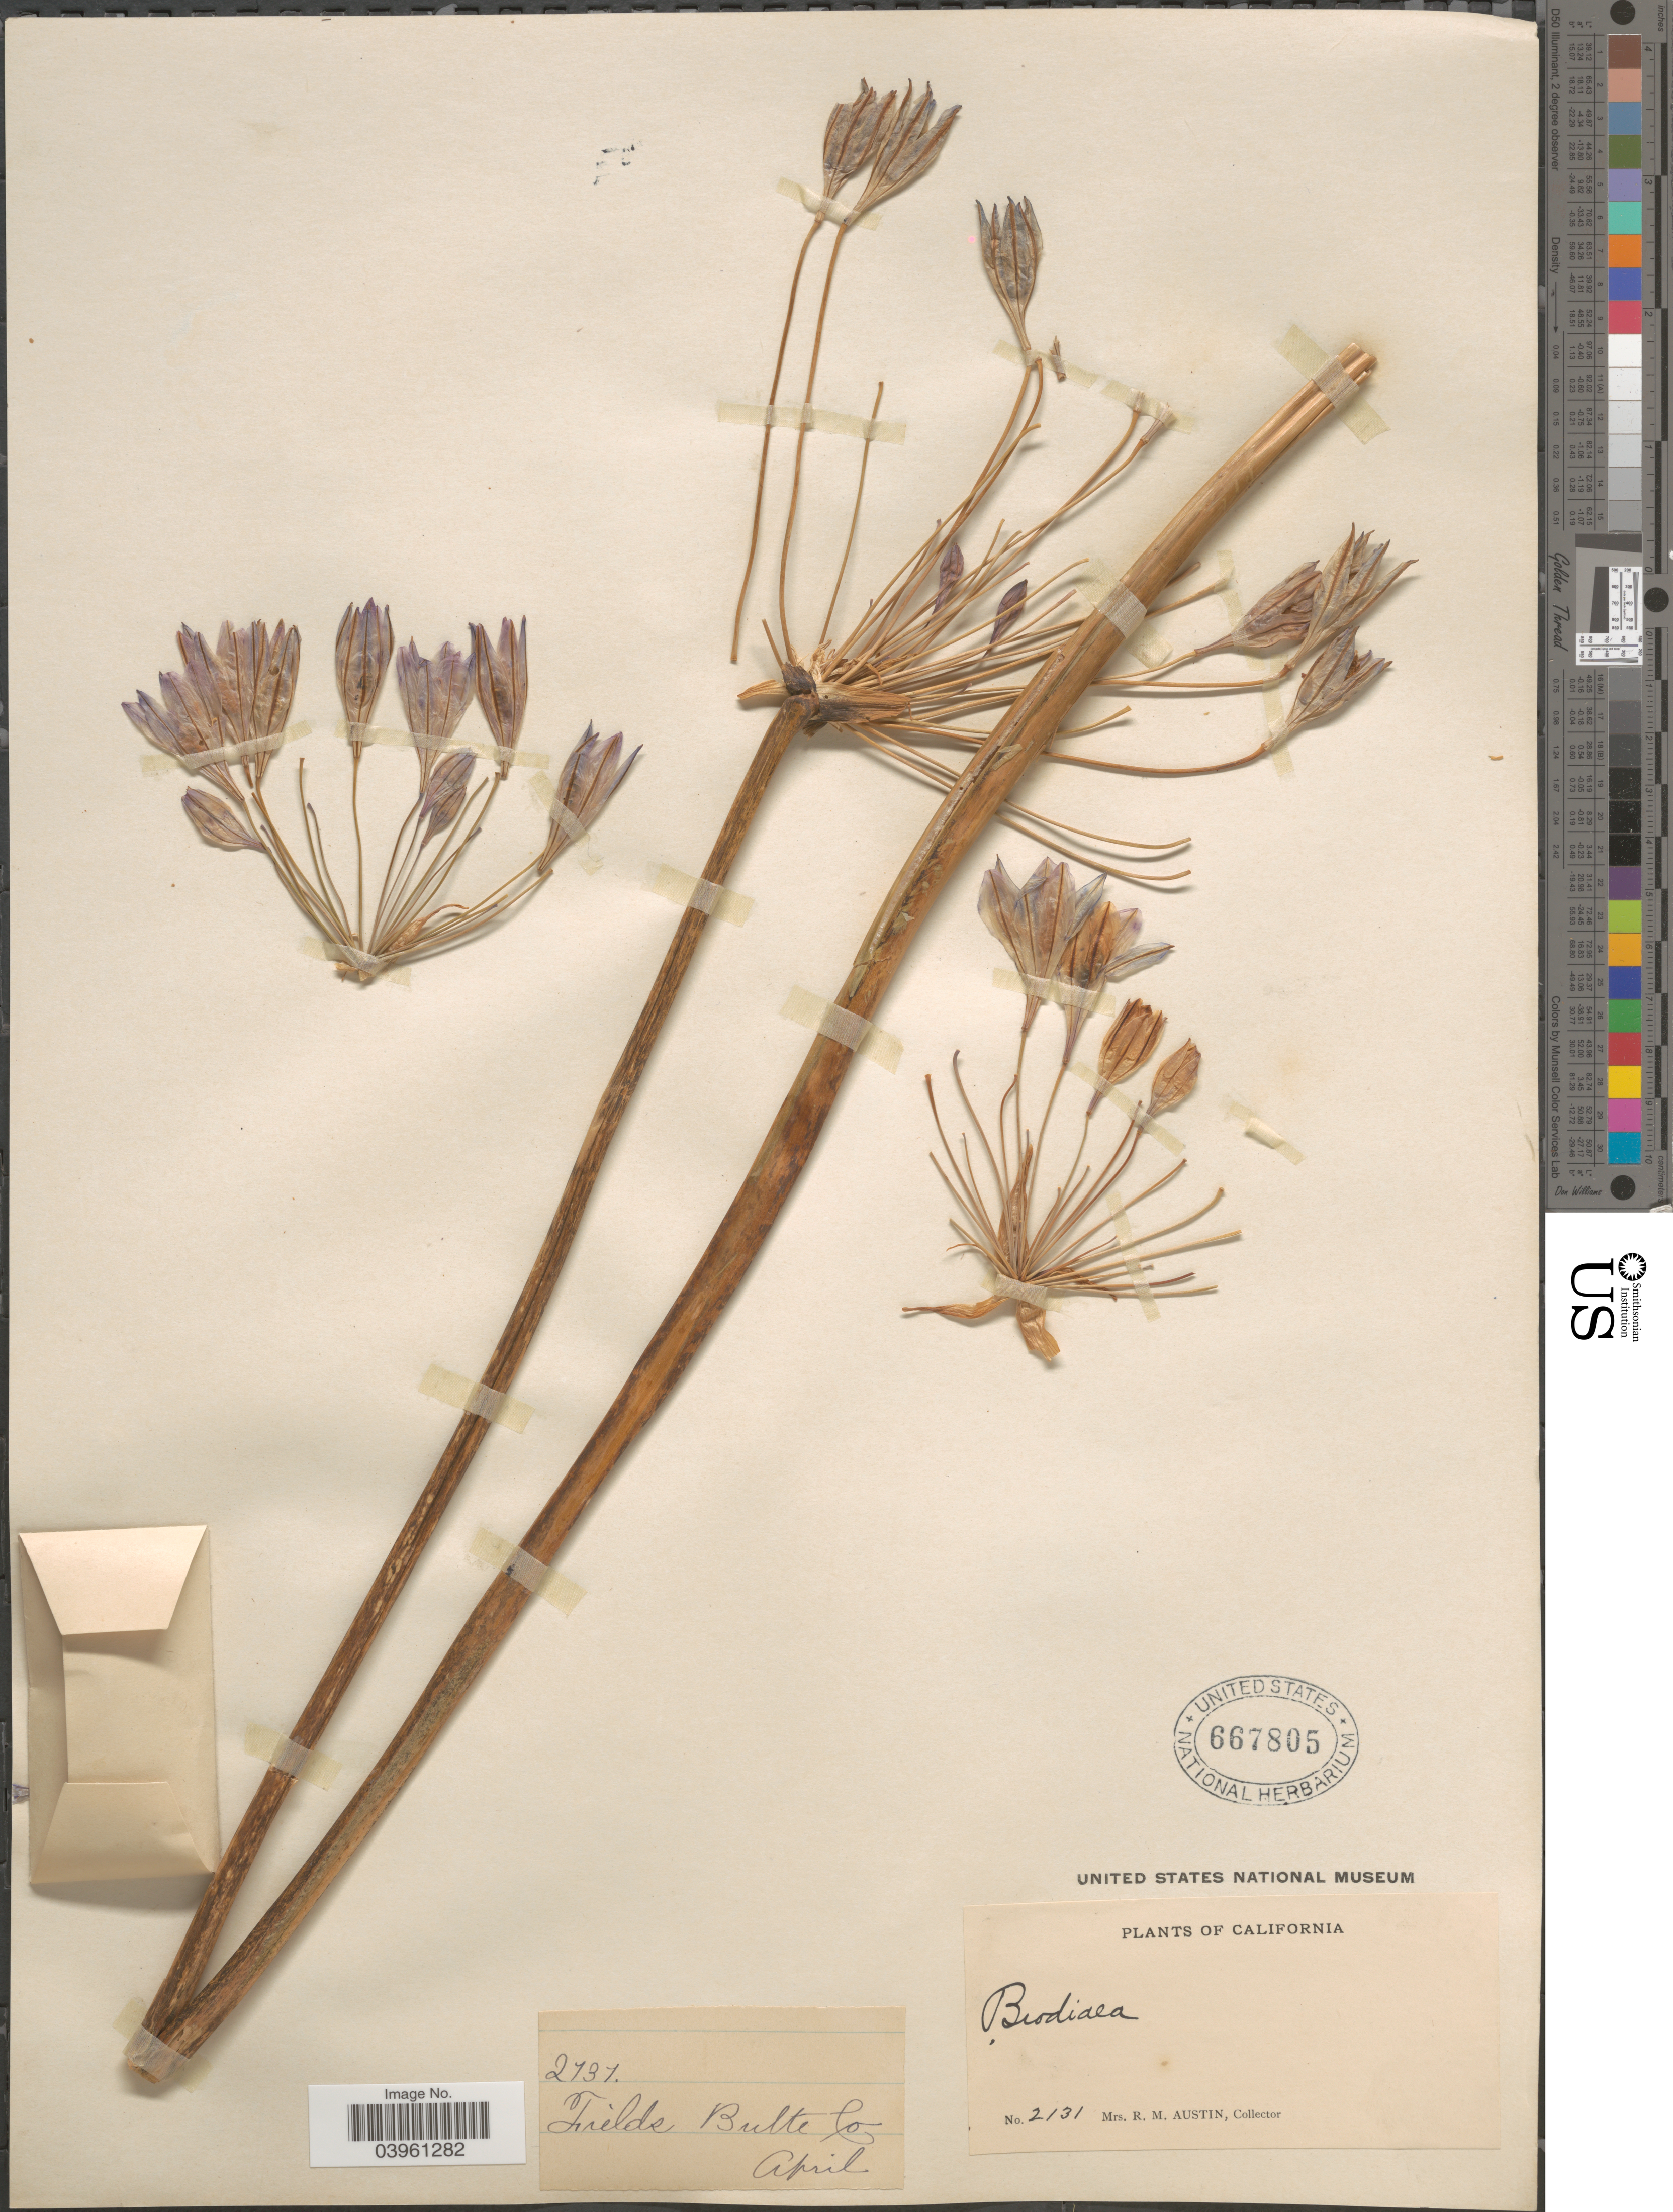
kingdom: Plantae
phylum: Tracheophyta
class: Liliopsida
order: Asparagales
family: Asparagaceae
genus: Triteleia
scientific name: Triteleia bridgesii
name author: (S. Watson) Greene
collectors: R. Austin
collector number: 2131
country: United States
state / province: California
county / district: Butte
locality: Fields Butte Co.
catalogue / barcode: US 667805